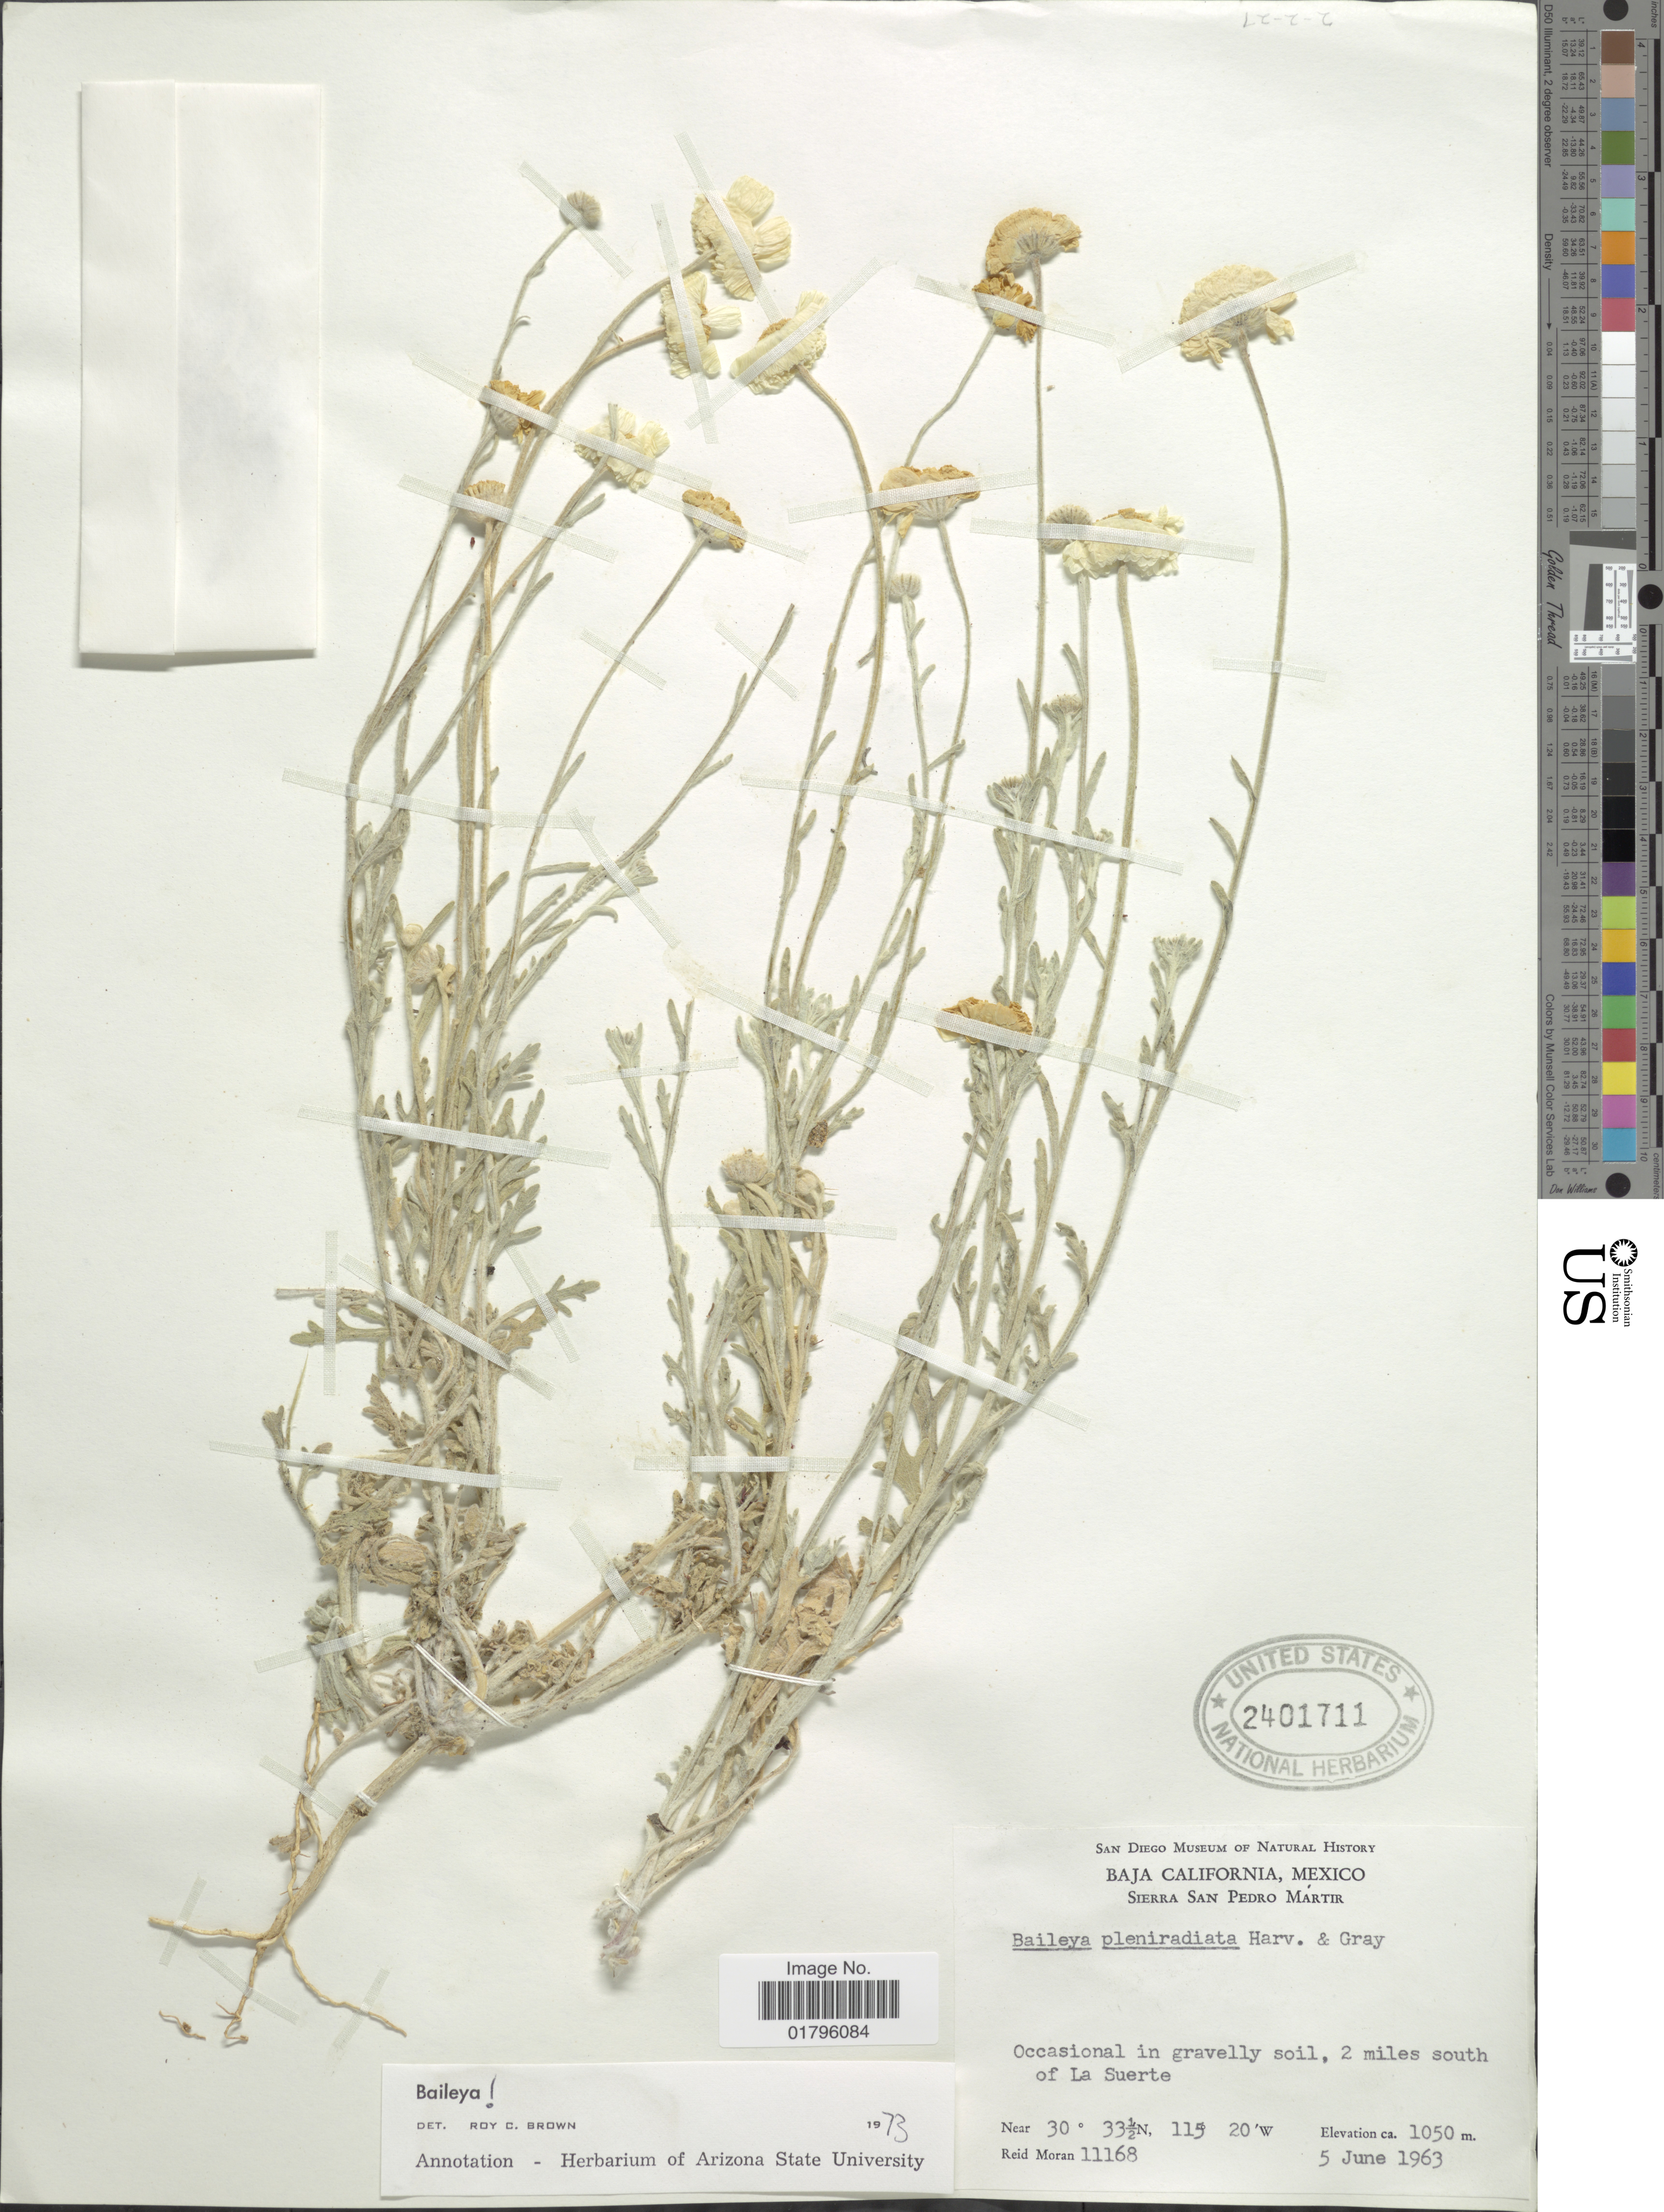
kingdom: Plantae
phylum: Tracheophyta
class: Magnoliopsida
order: Asterales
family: Asteraceae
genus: Baileya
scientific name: Baileya pleniradiata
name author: Harv. & A. Gray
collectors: R. V. Moran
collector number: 11168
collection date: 1963-06-05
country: Mexico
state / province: Baja California Sur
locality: Sierra San Pedro Martir. 2 miles south of La Suerte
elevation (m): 1050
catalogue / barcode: US 2401711